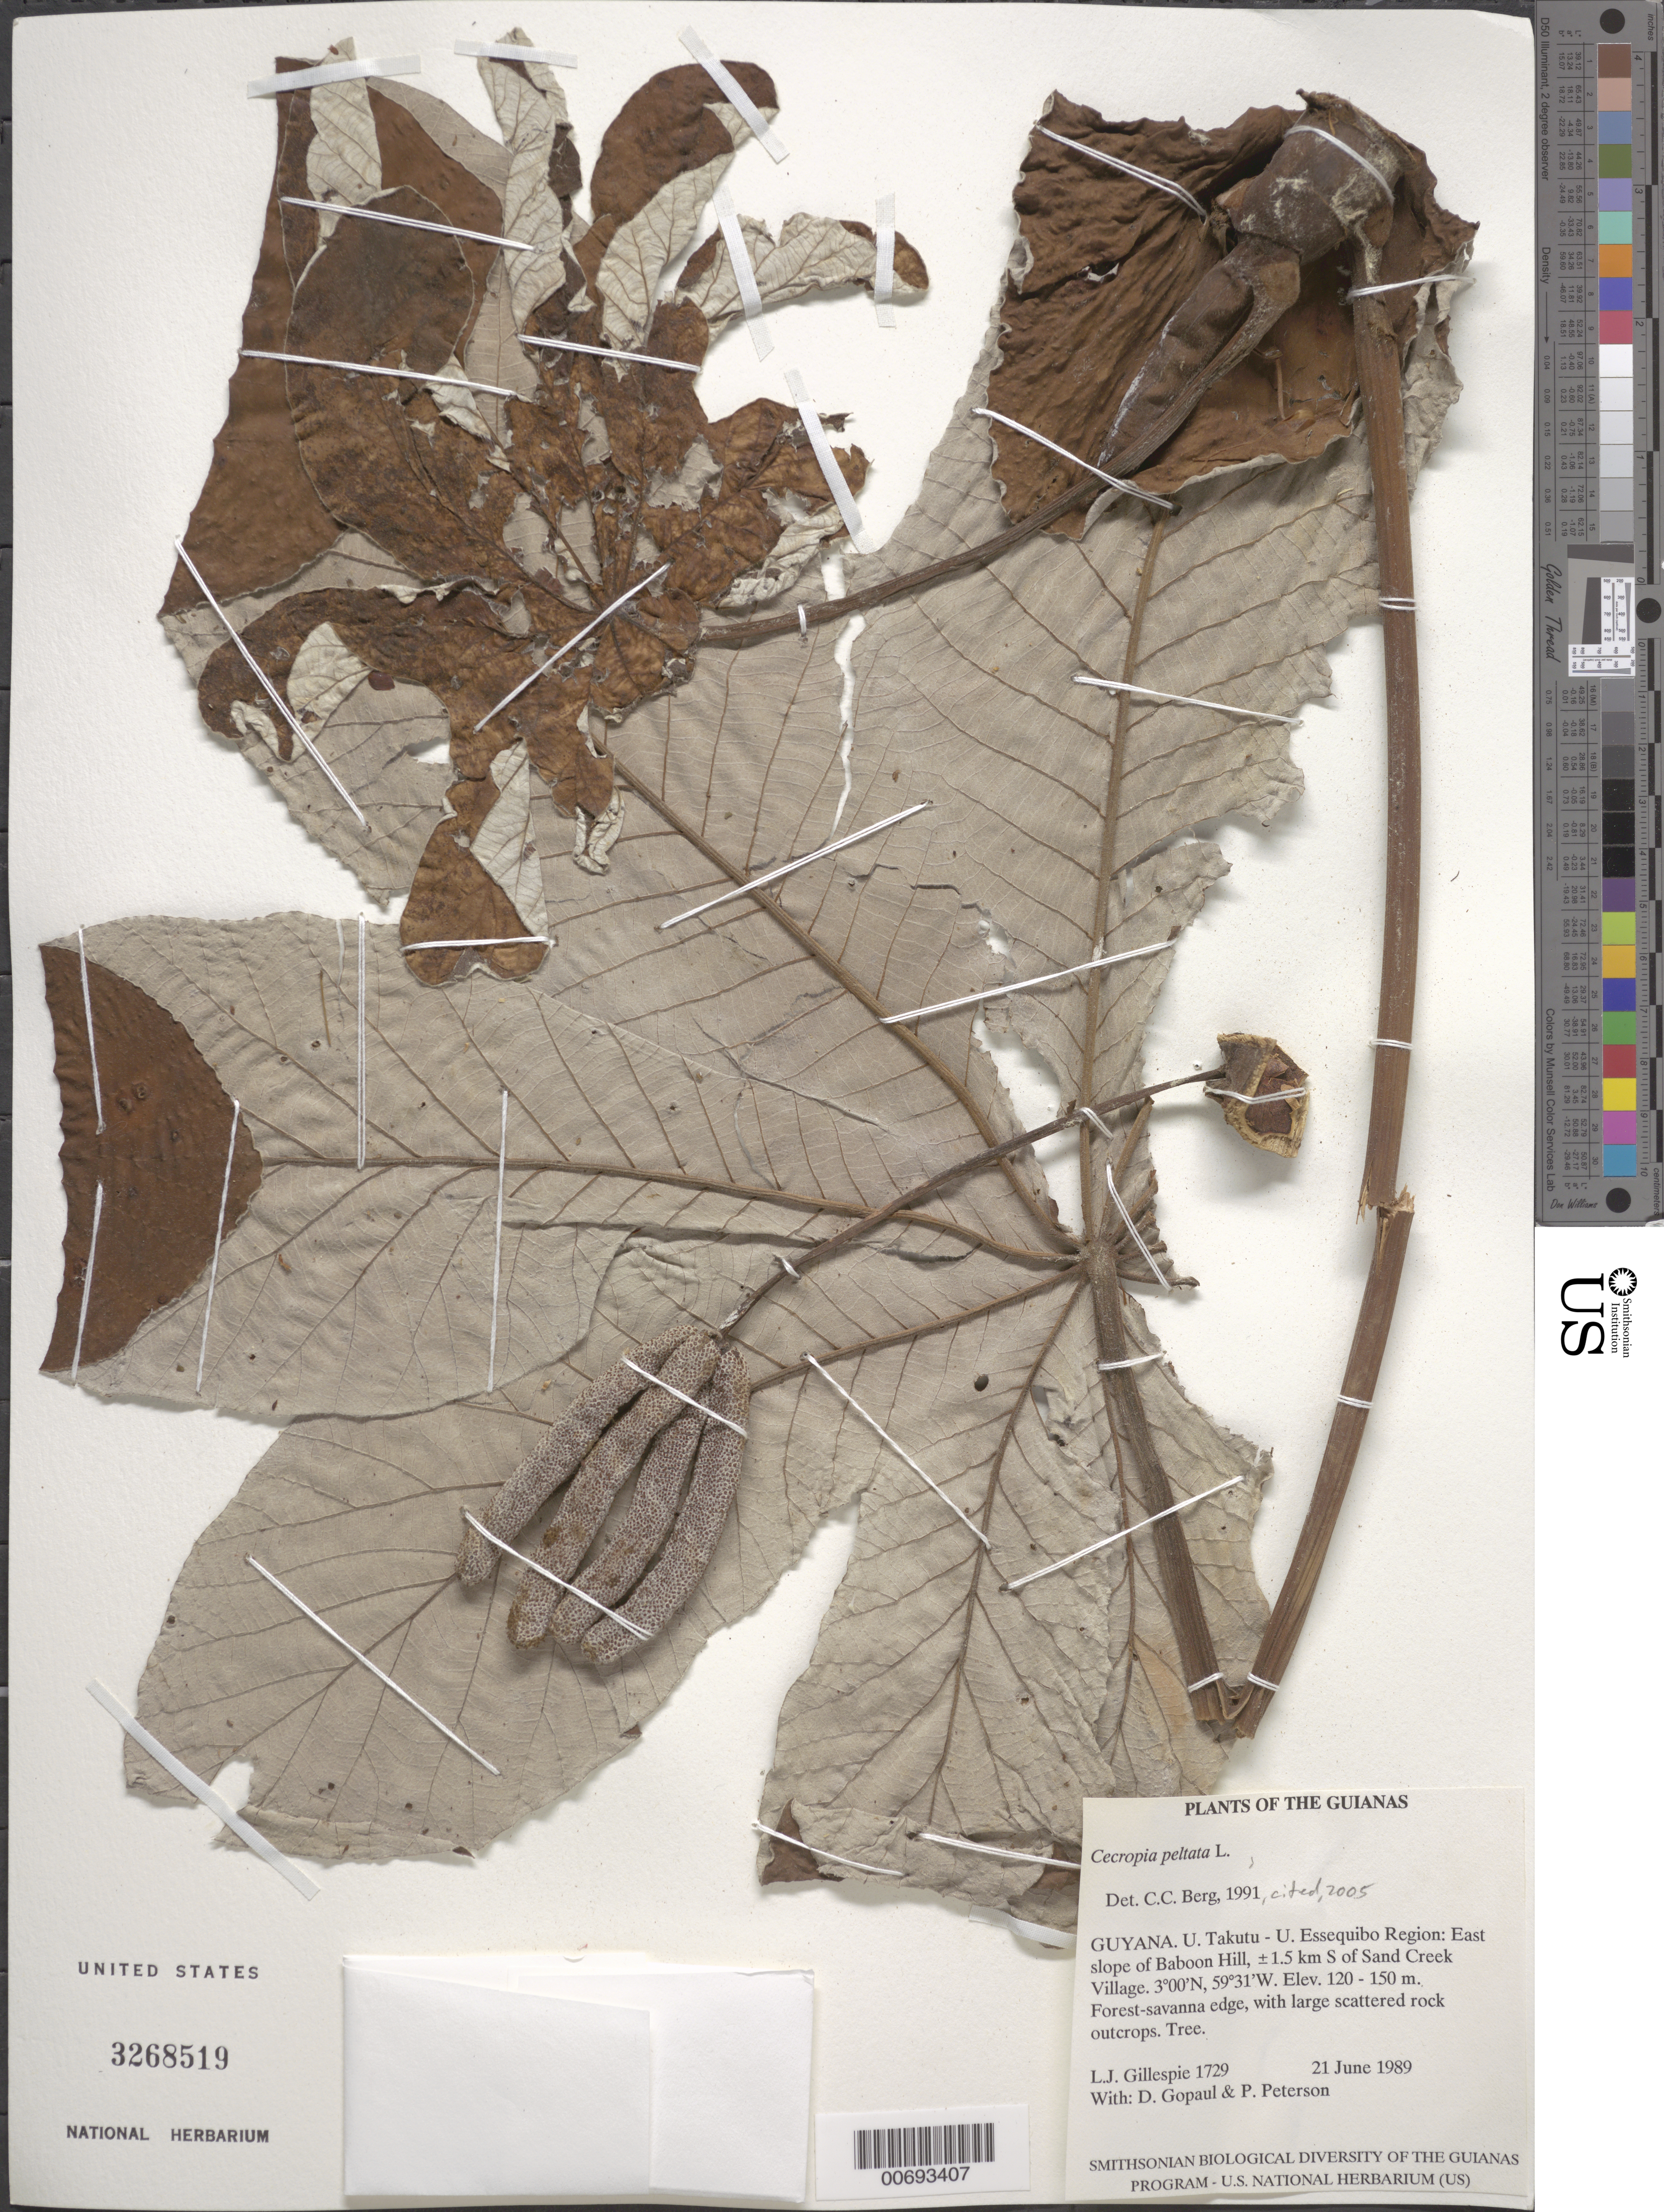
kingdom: Plantae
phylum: Tracheophyta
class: Magnoliopsida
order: Rosales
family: Urticaceae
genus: Cecropia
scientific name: Cecropia peltata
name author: L.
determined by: Berg, C. C.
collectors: L. J. Gillespie, D. Gopaul & P. M. Peterson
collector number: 1729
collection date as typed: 21 June 1989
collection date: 1989-06-21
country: Guyana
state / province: U. Takutu-U. Essequibo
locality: Baboon Hill, ±1.5 km S of Sand Creek Village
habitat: East slope. Forest-savanna edge, with large scattered rock outcrops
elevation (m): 120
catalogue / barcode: US 3268519